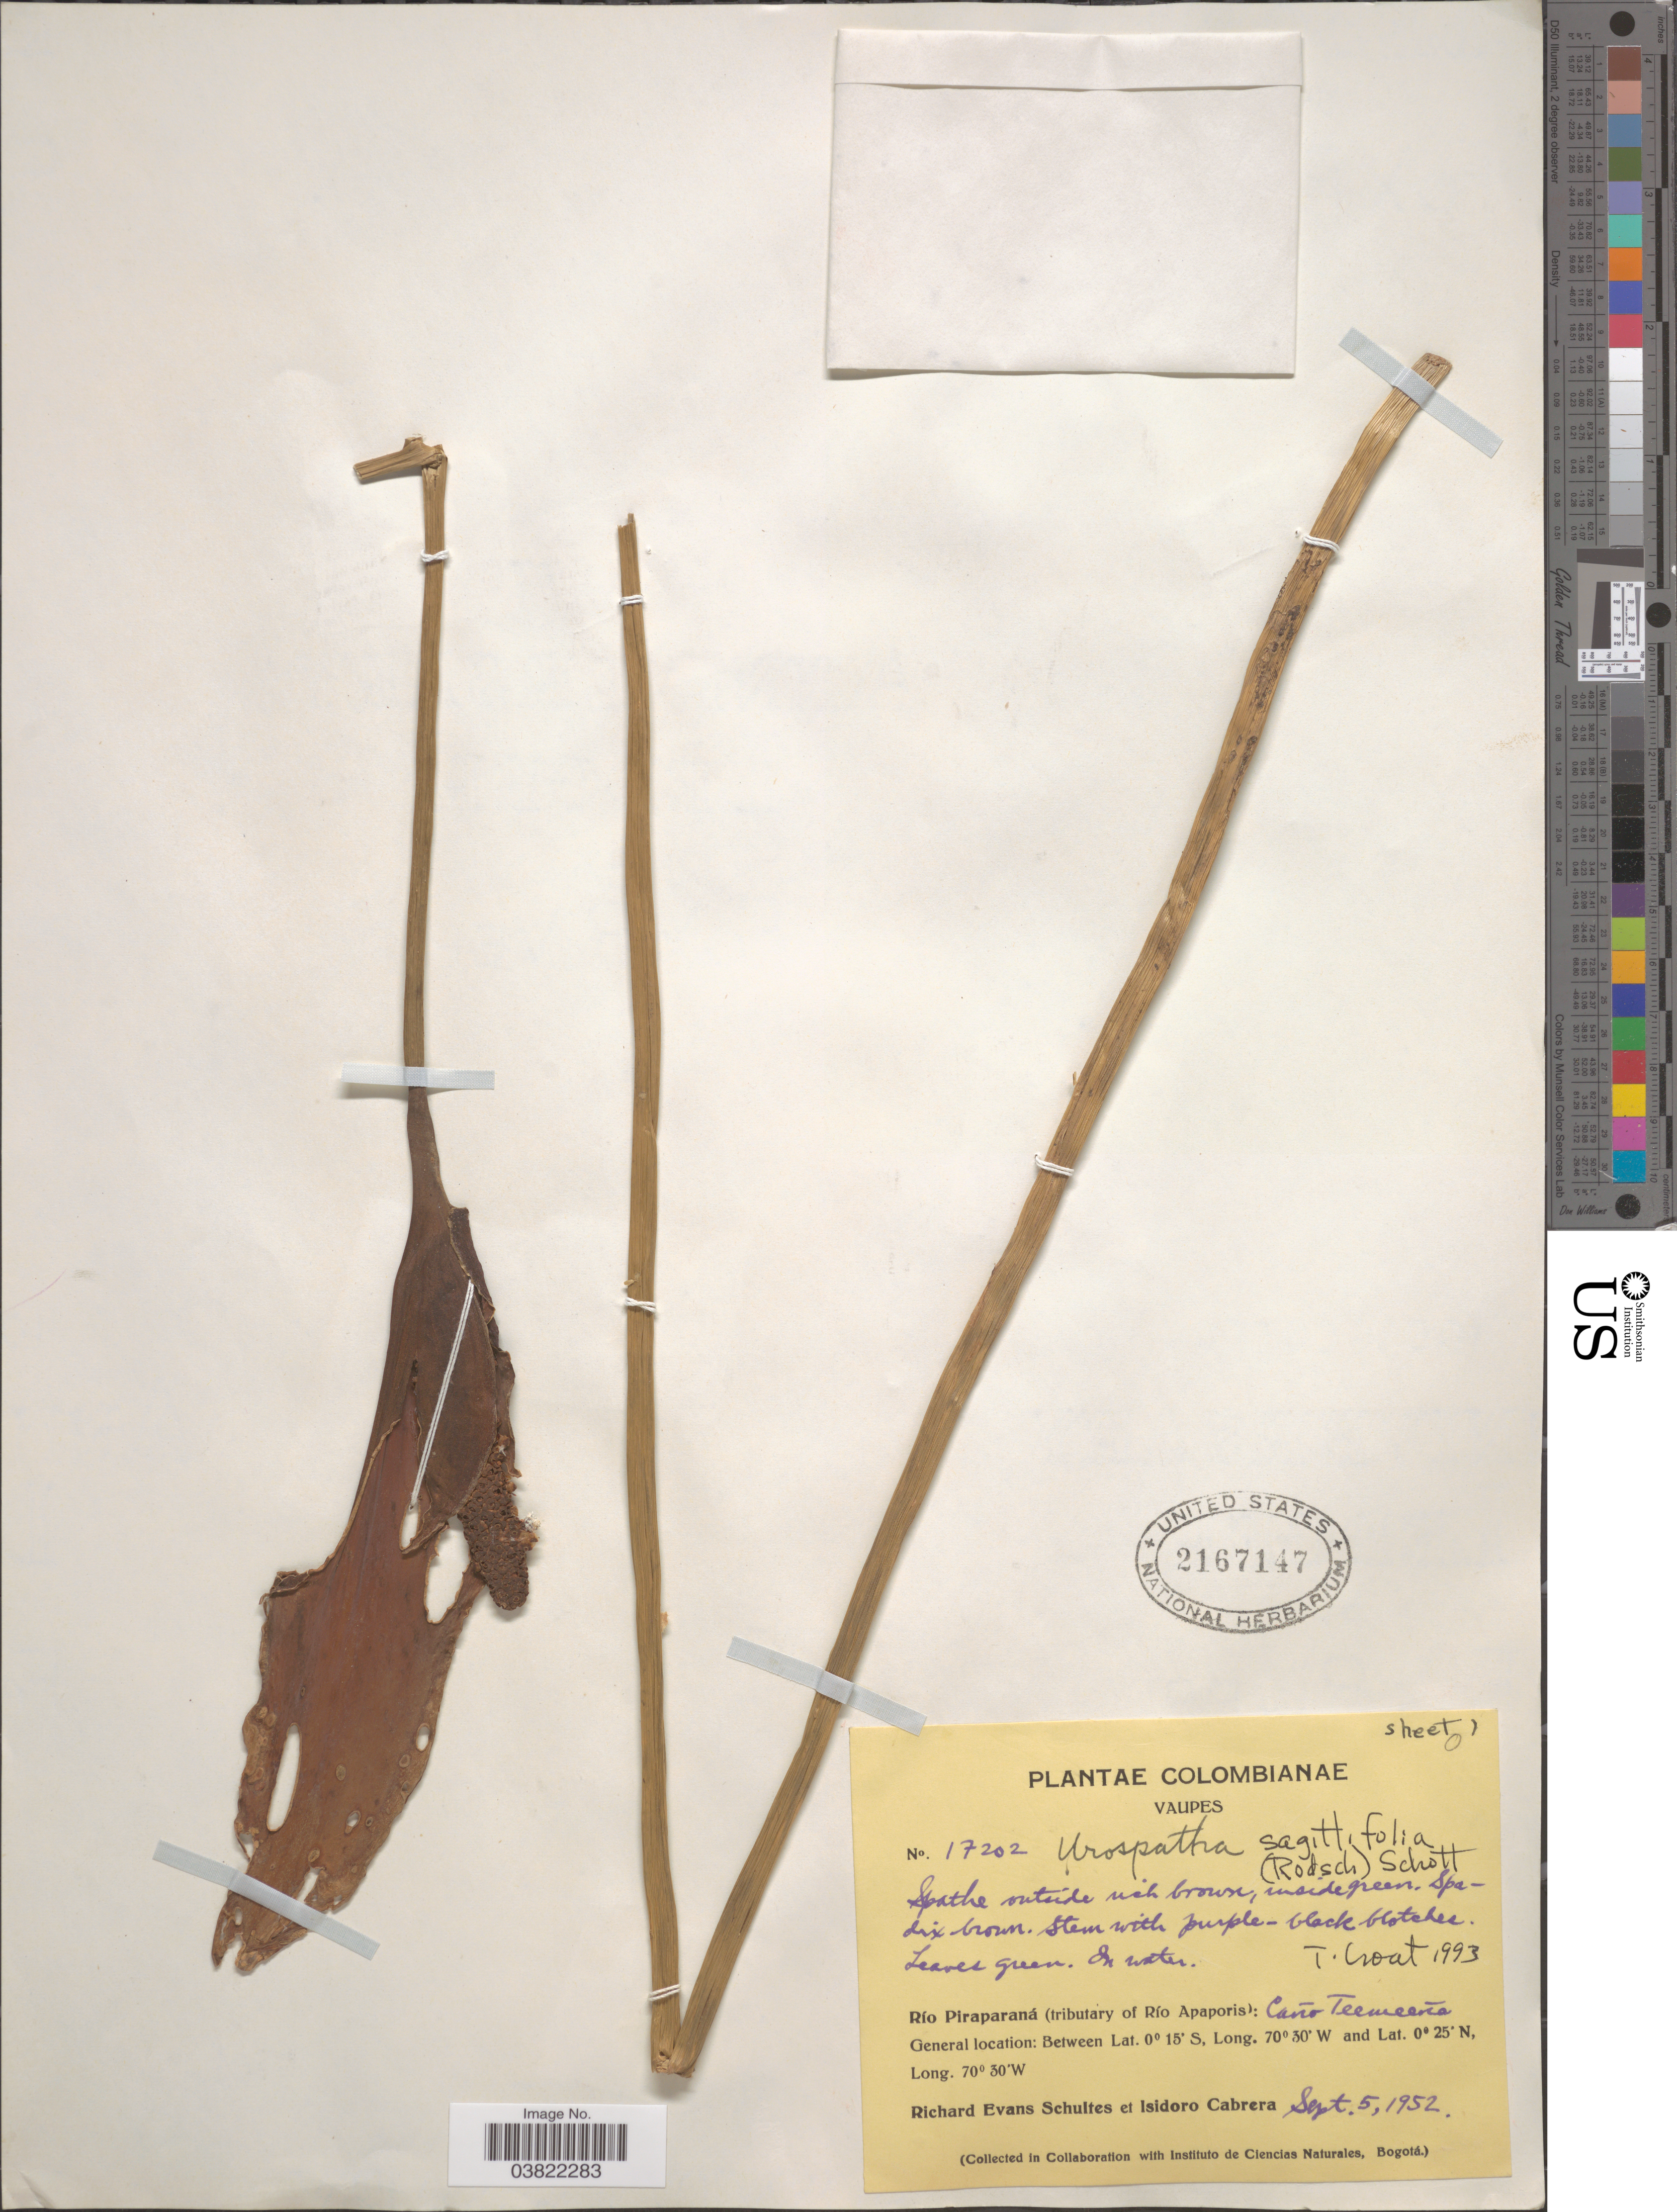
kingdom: Plantae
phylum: Tracheophyta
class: Liliopsida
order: Alismatales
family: Araceae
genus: Urospatha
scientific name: Urospatha sagittifolia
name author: (Rudge) Schott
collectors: R. E. Schultes & I. Cabrera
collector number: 17202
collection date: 1952-09-05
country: Colombia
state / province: Vaupés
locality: Río Piraparaná (tributary of Río Apaporis): Caño Teemeeña.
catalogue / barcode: US 2167147